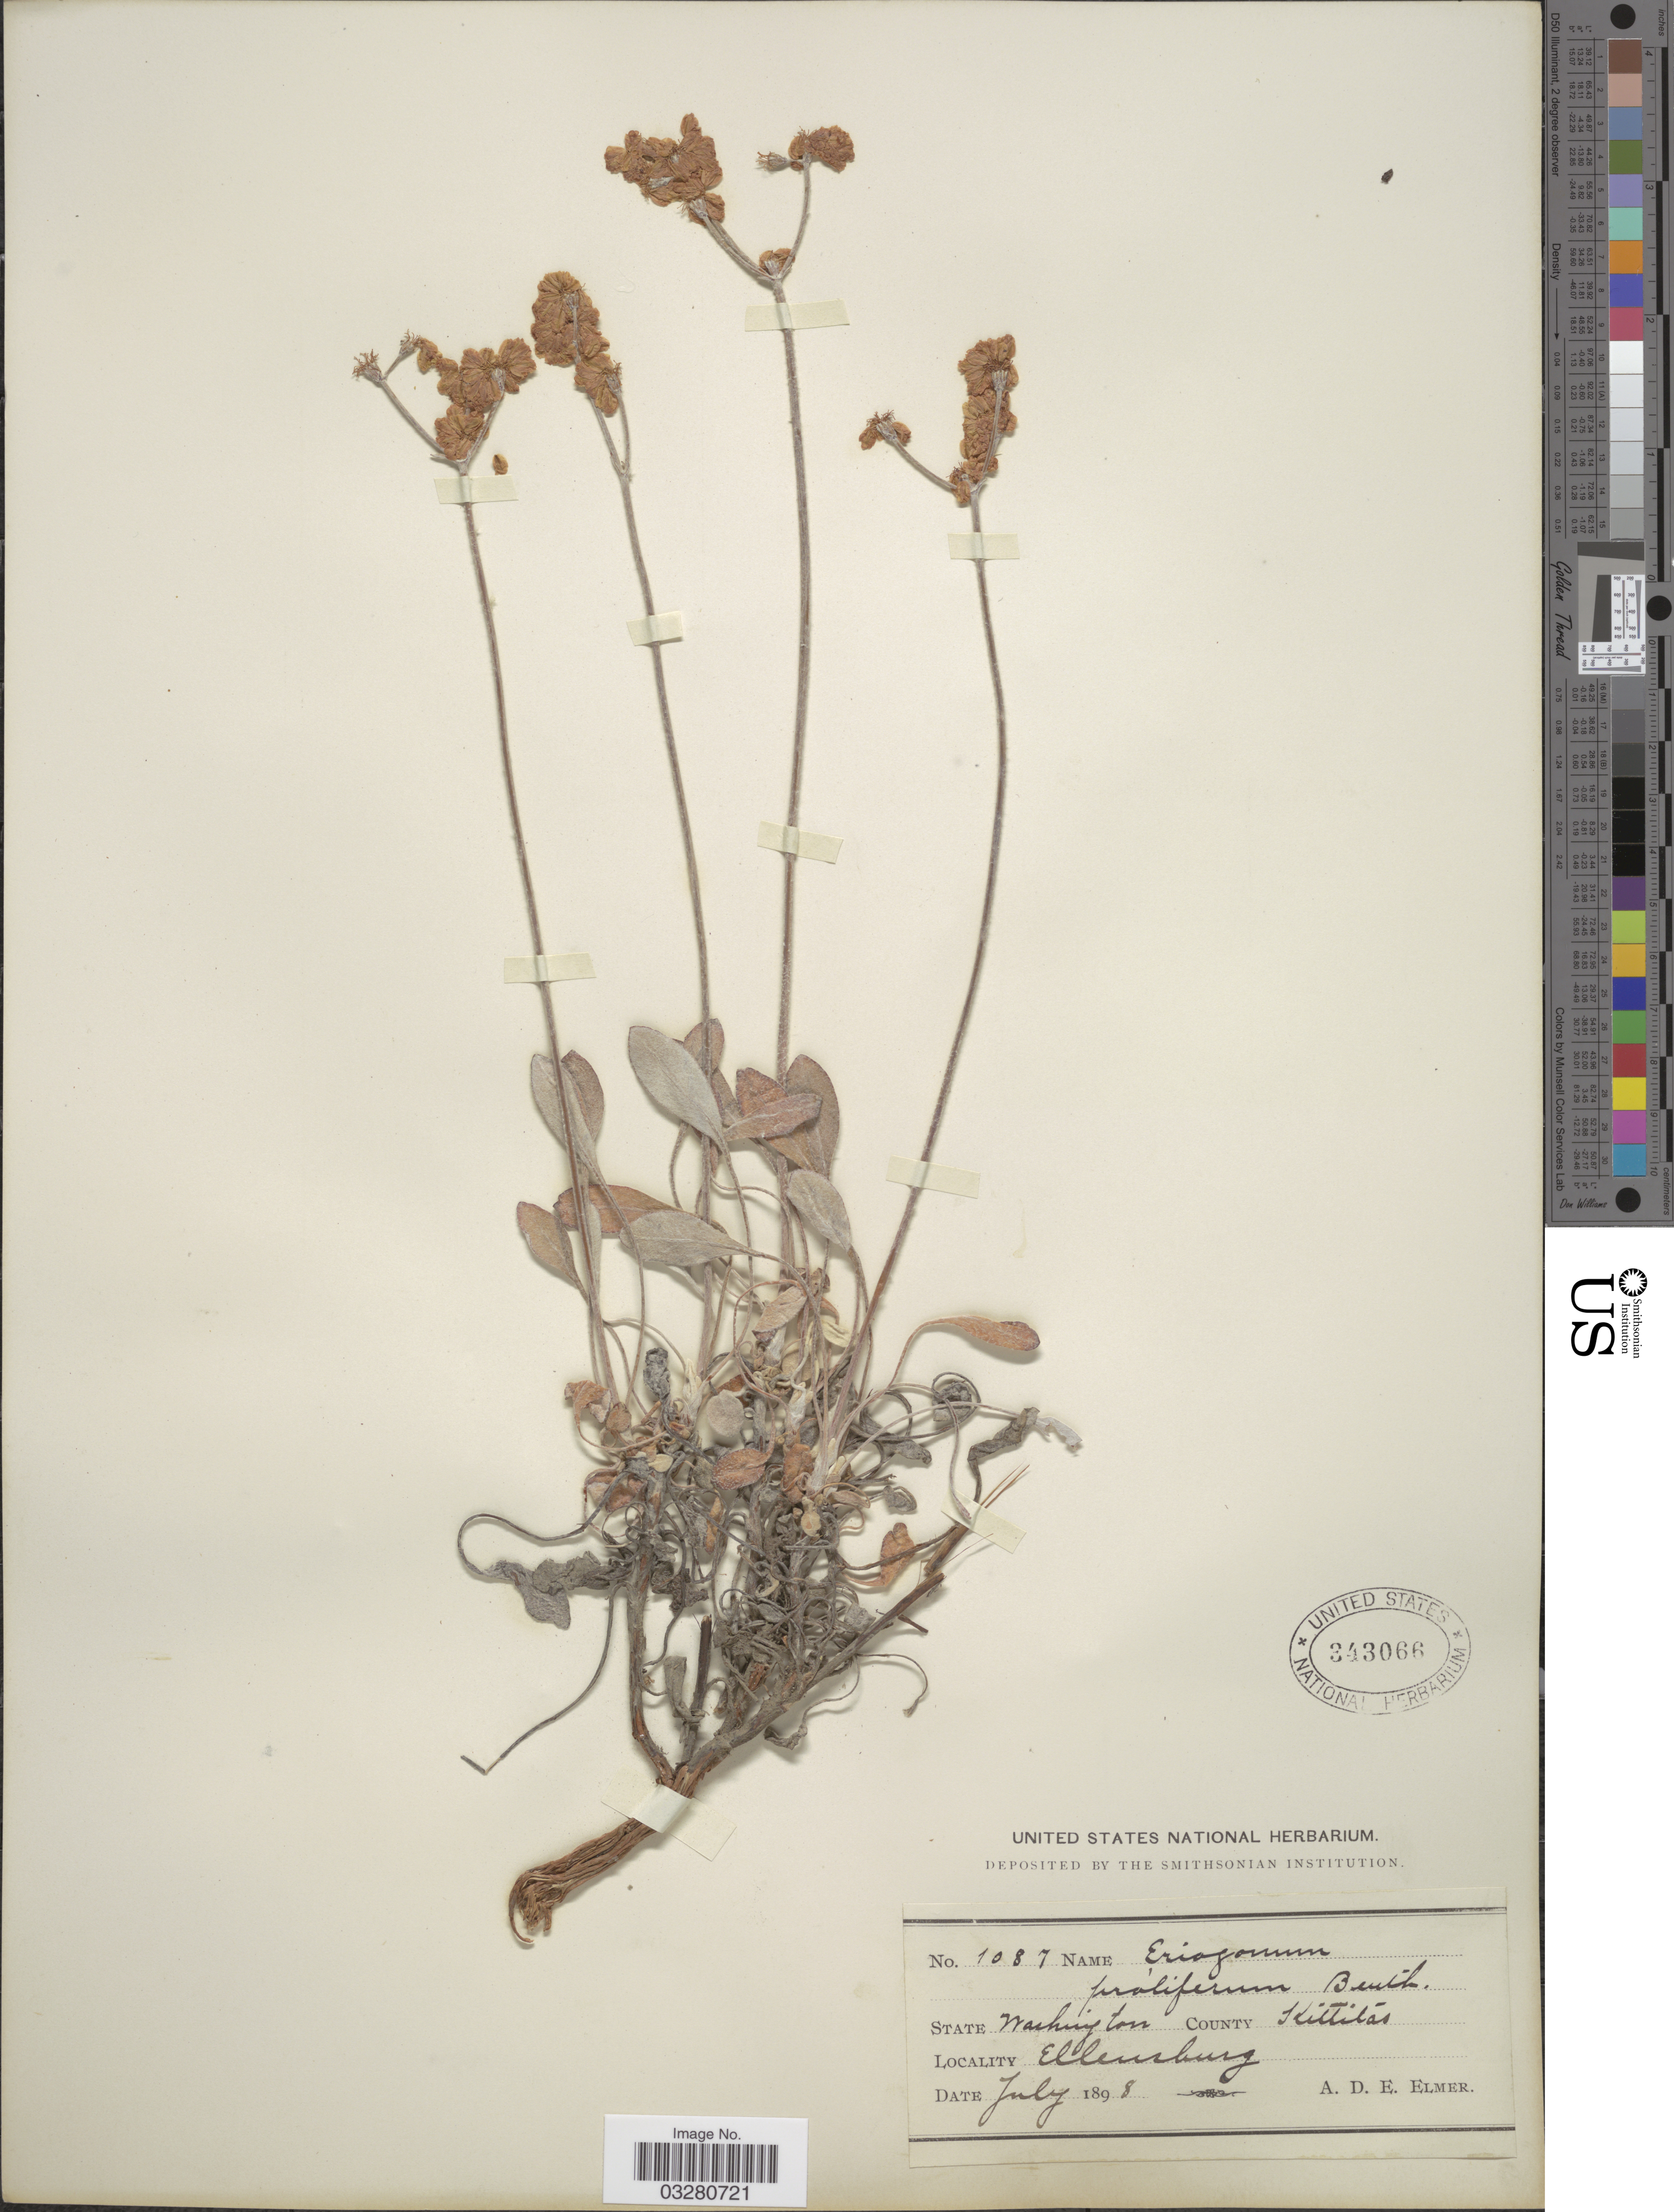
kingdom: Plantae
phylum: Tracheophyta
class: Magnoliopsida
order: Caryophyllales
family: Polygonaceae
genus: Eriogonum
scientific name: Eriogonum strictum subsp. proliferum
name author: (Torr. & A. Gray) S. Stokes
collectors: A. D. E. Elmer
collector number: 1087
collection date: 1898-07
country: United States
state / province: Washington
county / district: Kittitas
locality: County Kittitas. Ellensburg.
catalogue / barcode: US 343066